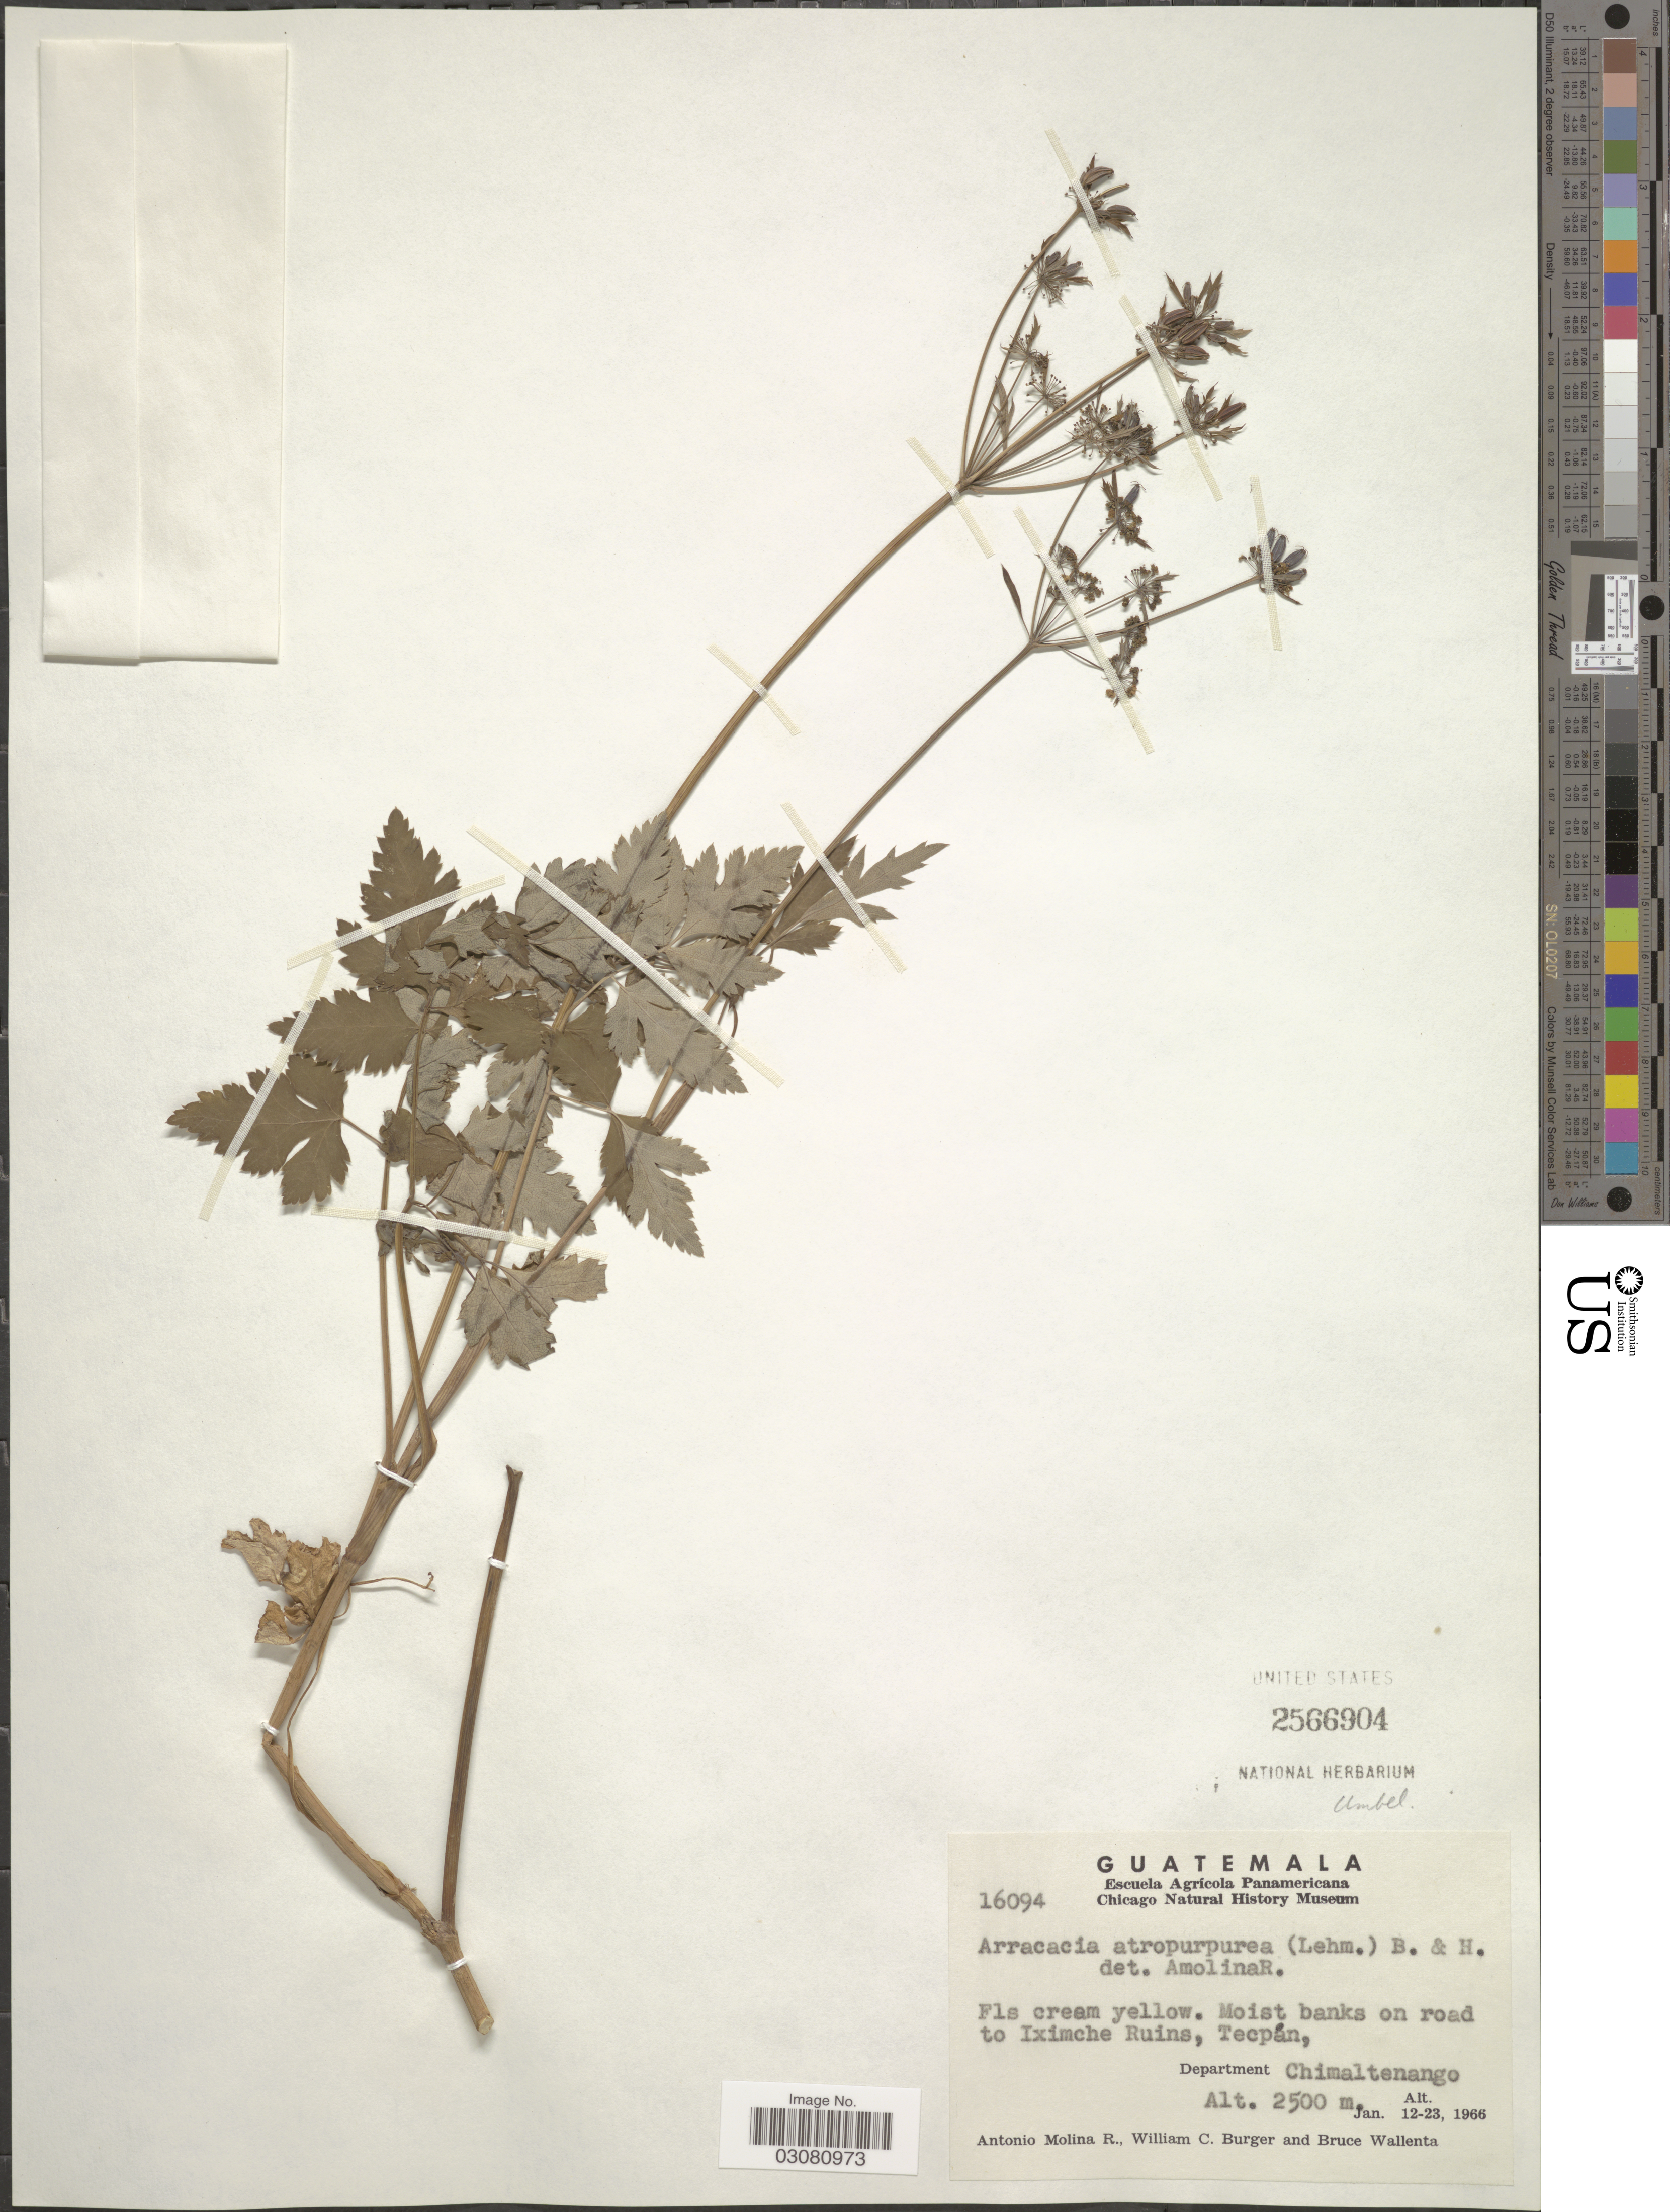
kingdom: Plantae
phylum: Tracheophyta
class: Magnoliopsida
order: Apiales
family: Apiaceae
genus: Arracacia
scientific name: Arracacia atropurpurea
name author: (Lehm.) Benth. & Hook. f. ex Hemsl.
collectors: A. Molina R., W. Burger & B. Wallenta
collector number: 16094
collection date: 1966-01-12/1966-01-23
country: Guatemala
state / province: Chimaltenango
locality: Moist banks on road to Iximche Ruins, Tecpán, Department Chimaltenango.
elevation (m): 2500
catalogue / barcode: US 2566904